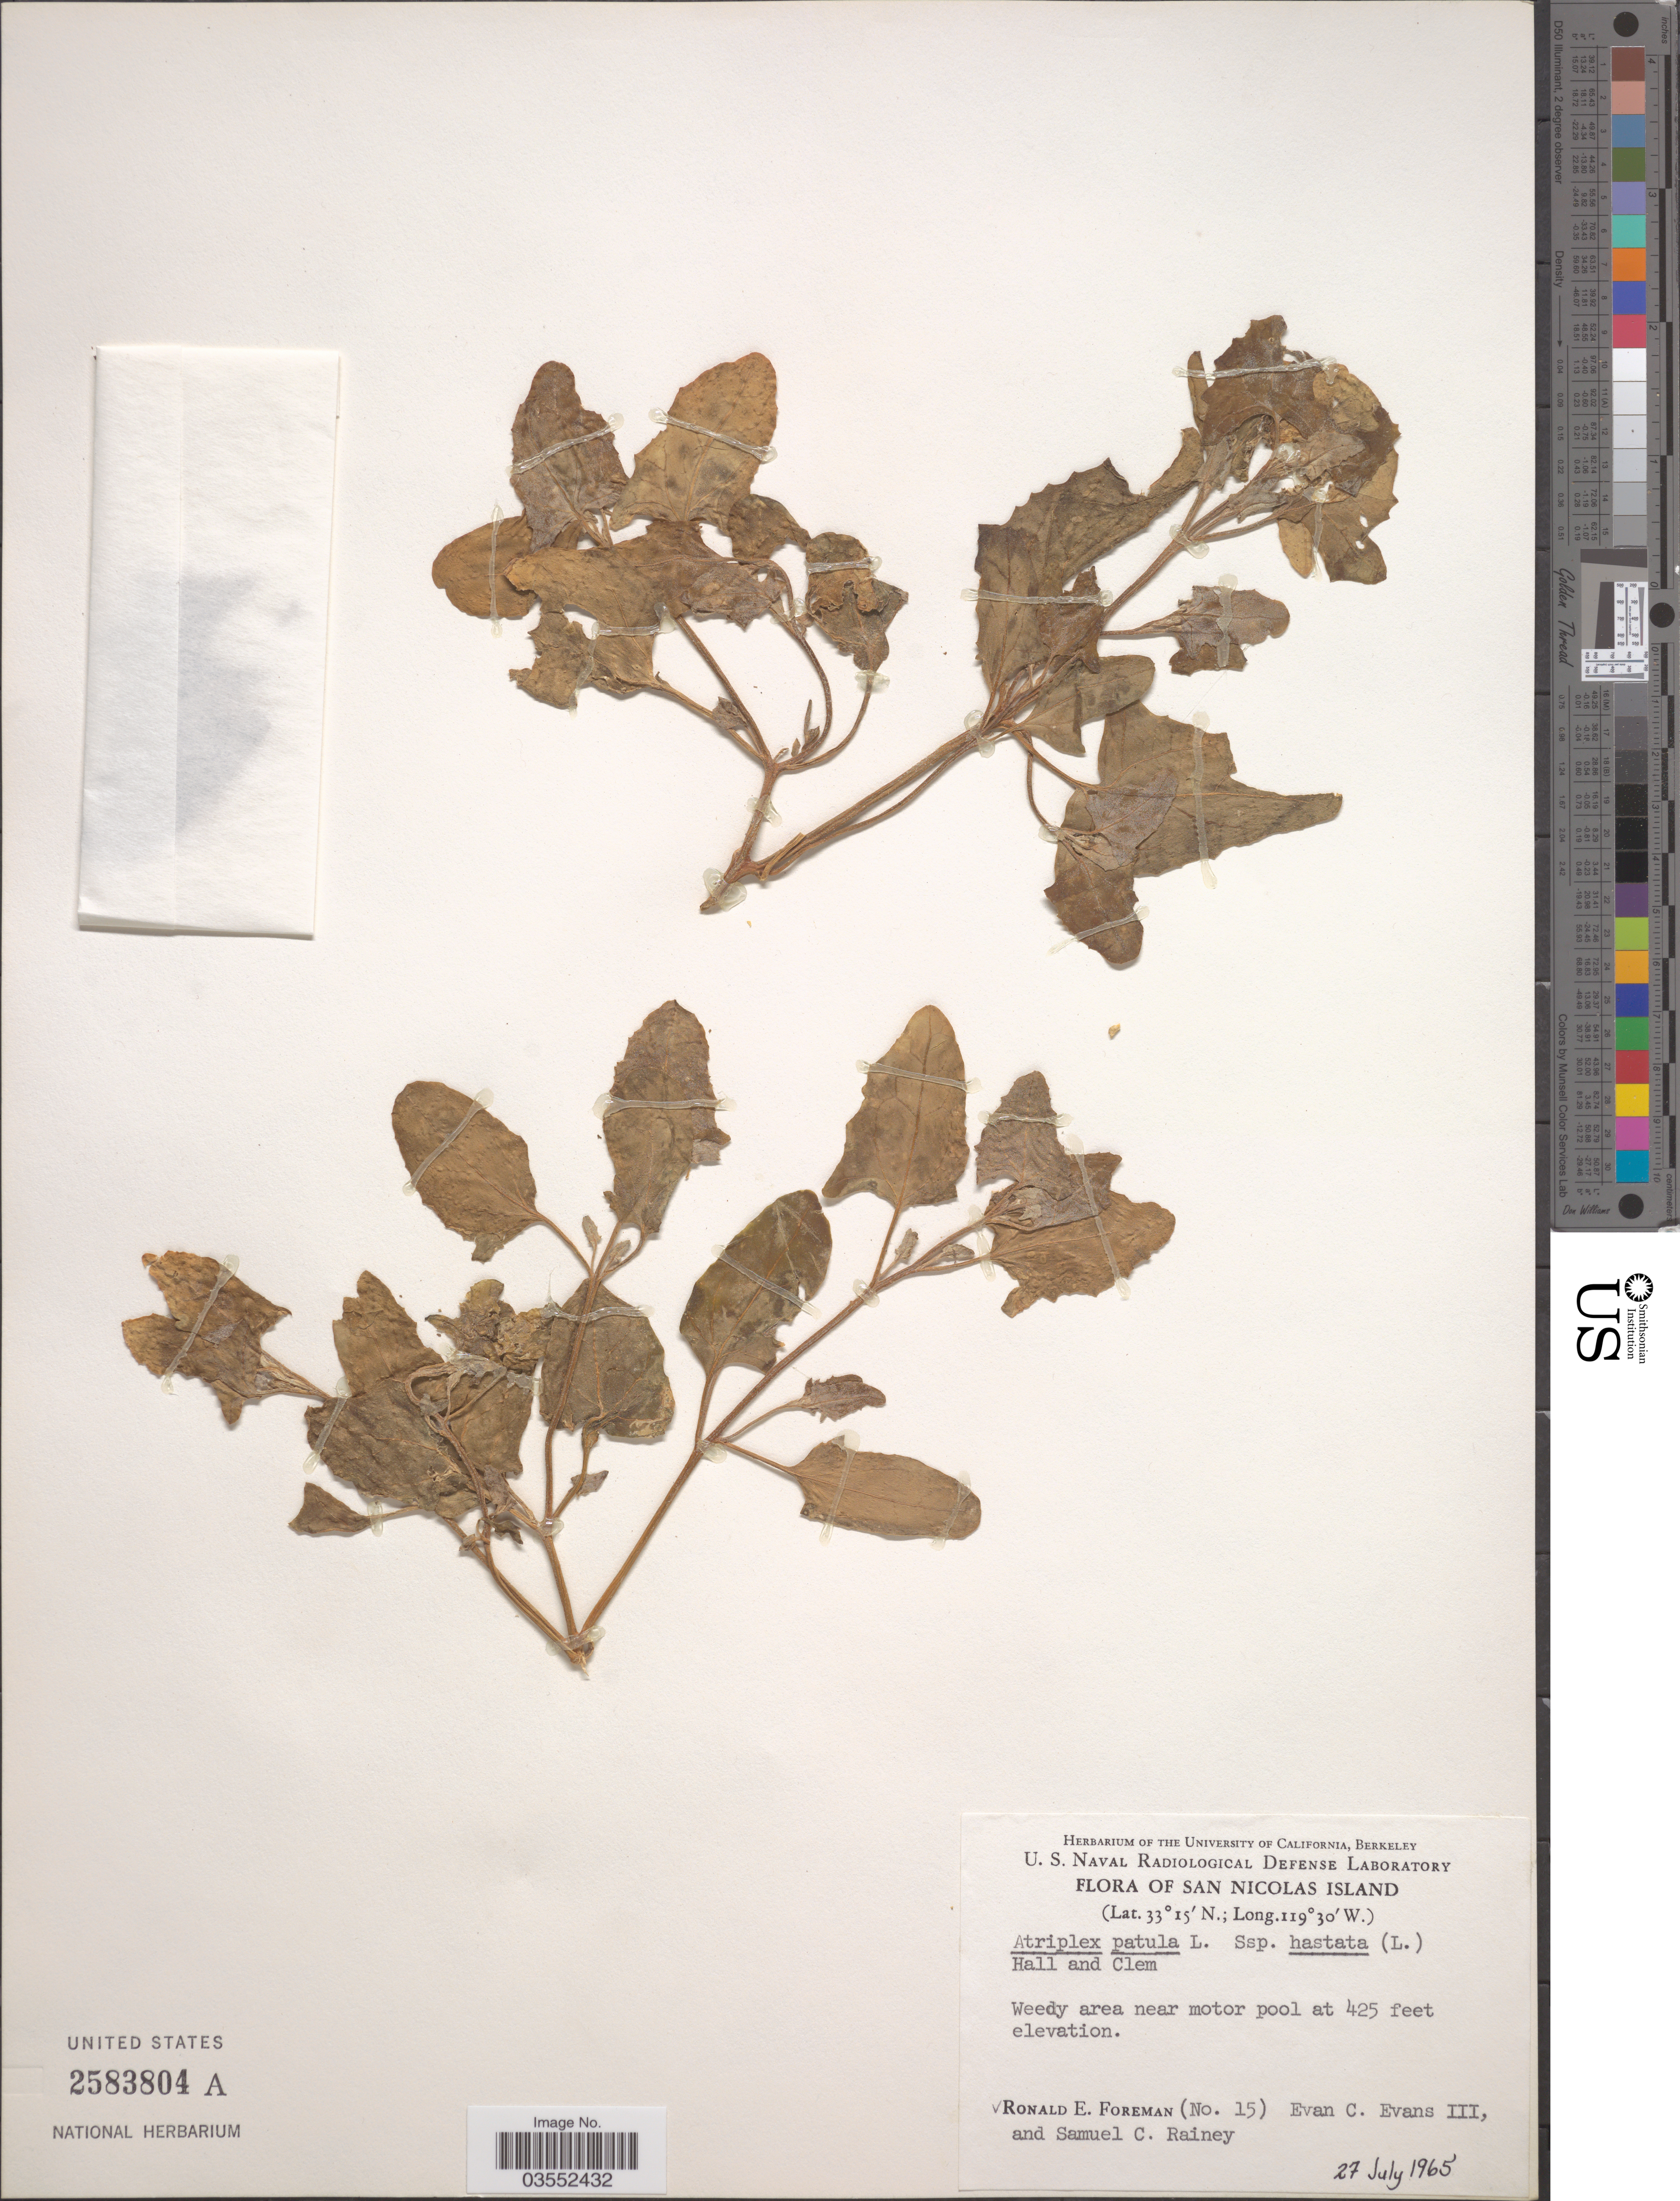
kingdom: Plantae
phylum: Tracheophyta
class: Magnoliopsida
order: Caryophyllales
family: Amaranthaceae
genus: Atriplex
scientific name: Atriplex patula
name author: L.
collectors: R. Foreman, E. C. Evans & S. C. Rainey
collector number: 15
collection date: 1965-07-27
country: United States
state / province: California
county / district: Ventura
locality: San Nicolas Island. Weedy area near motor pool.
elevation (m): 130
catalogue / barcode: US 2583804A